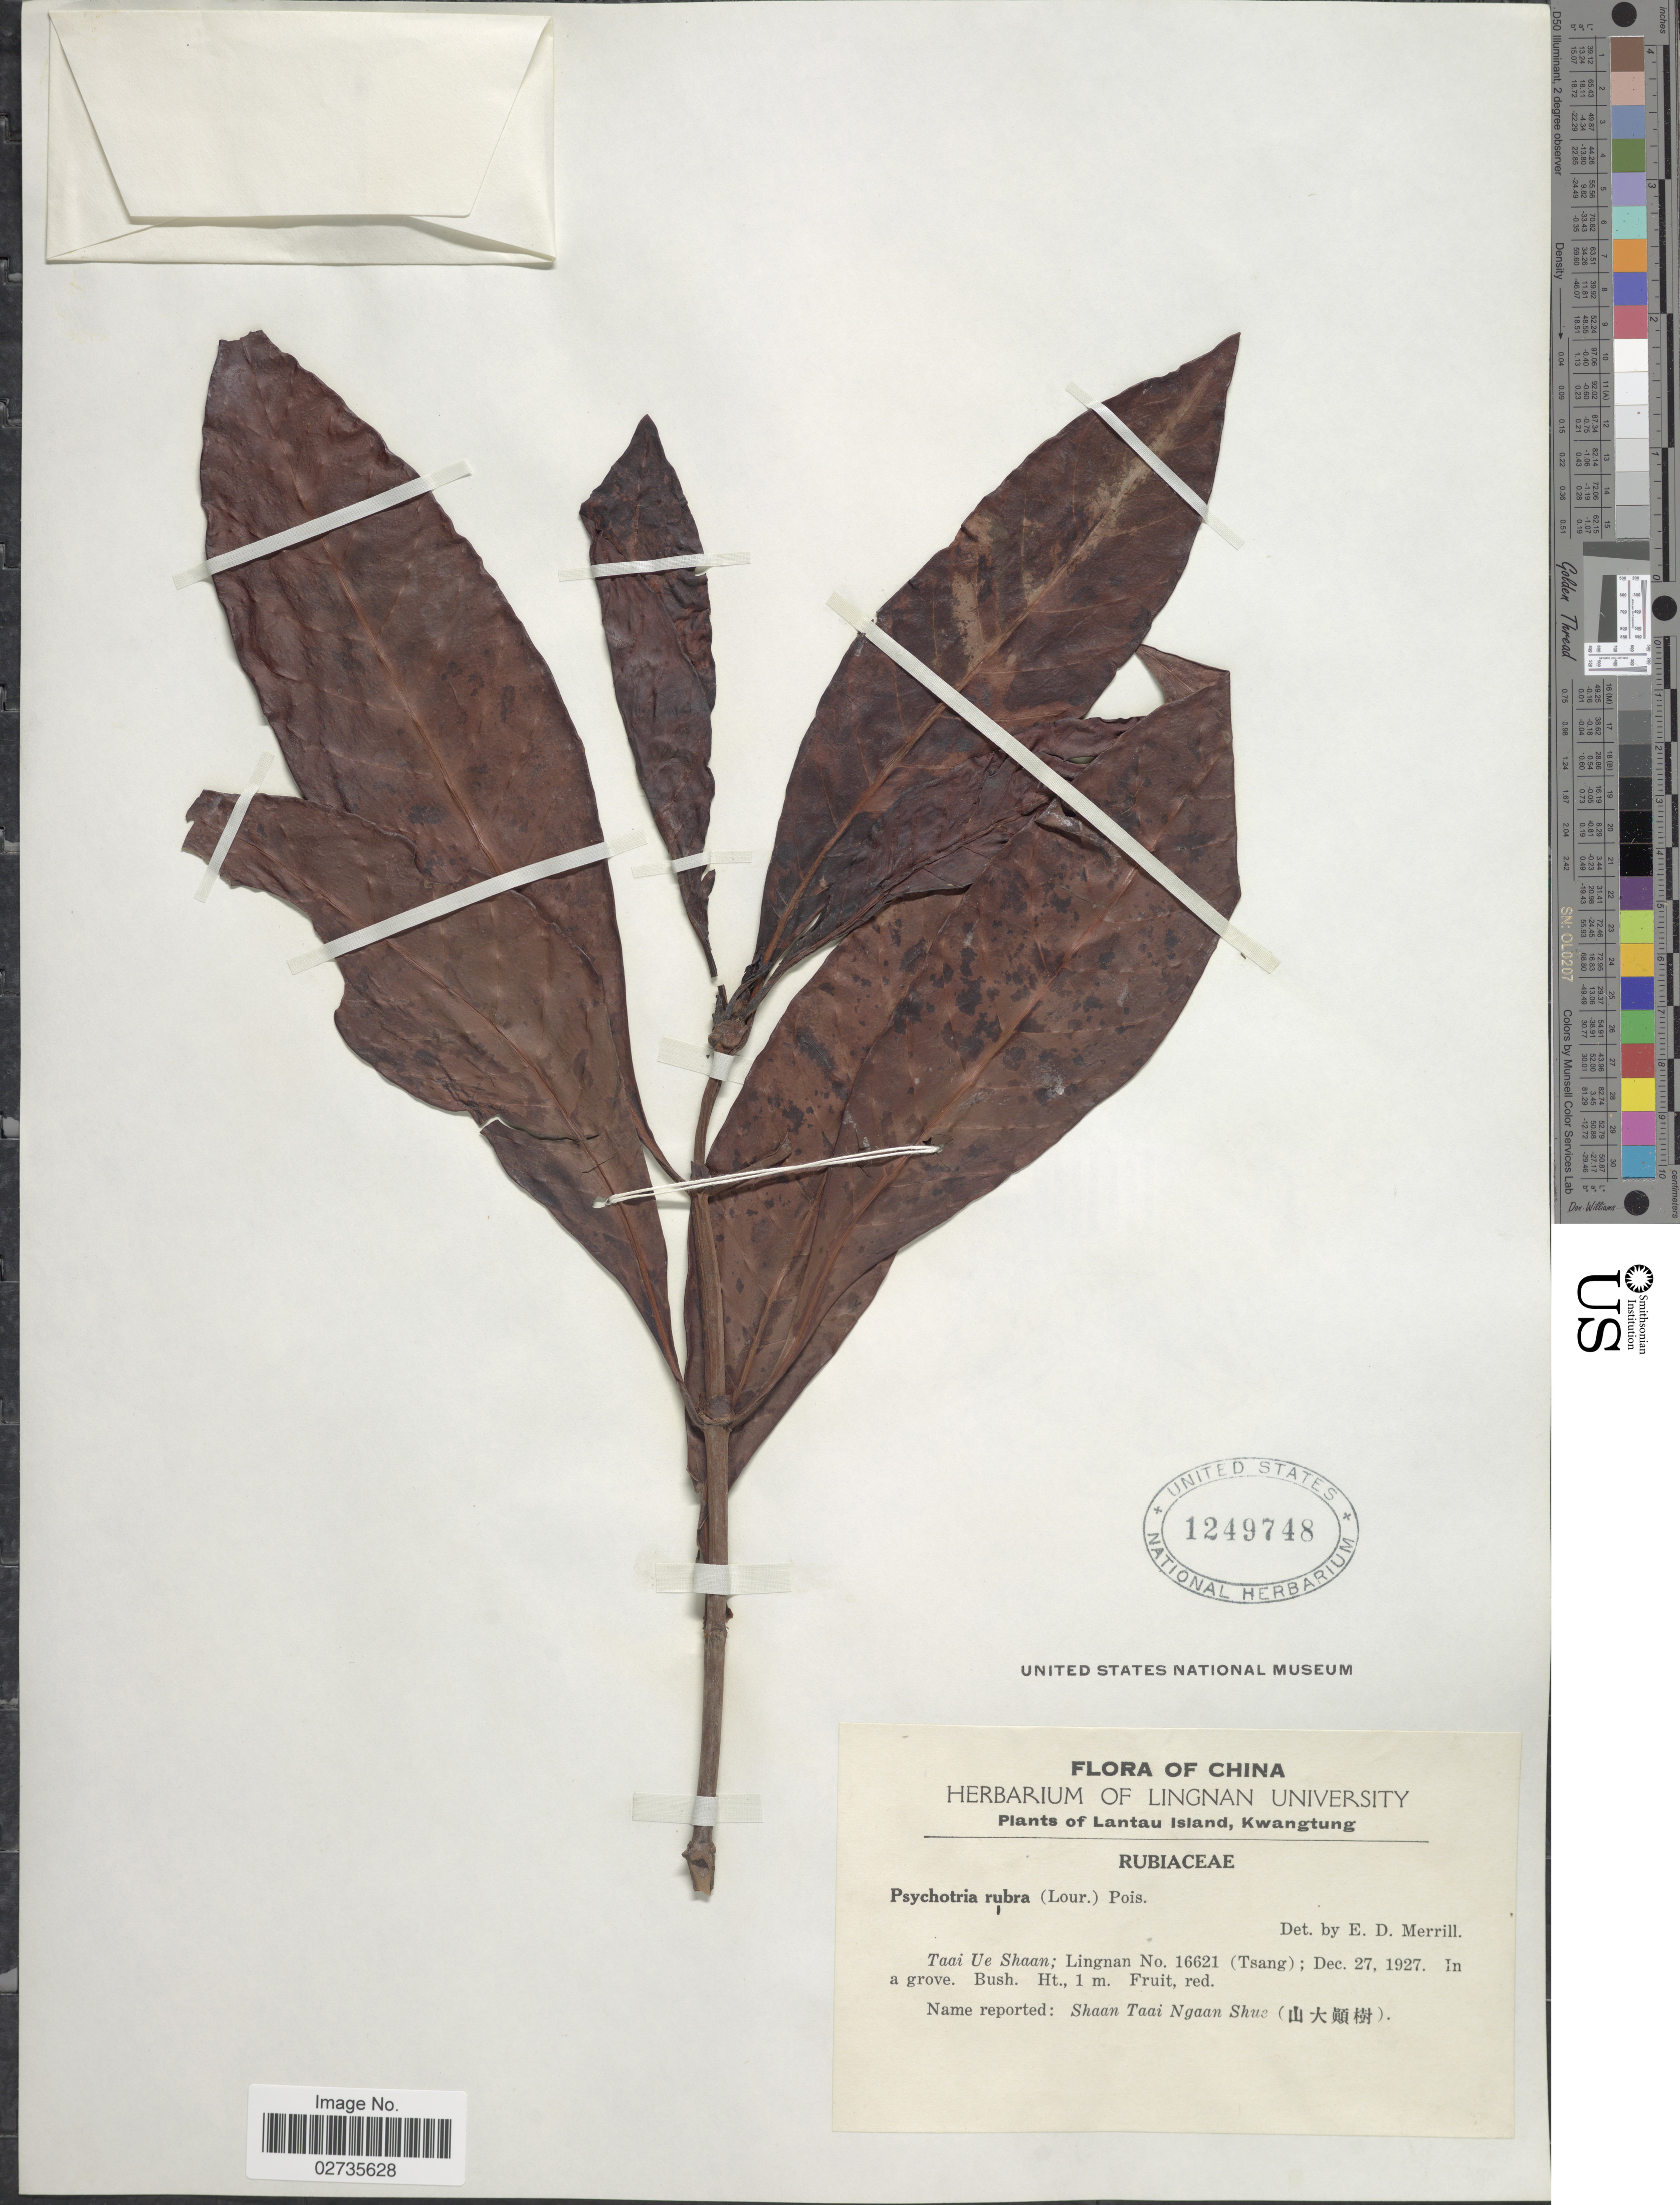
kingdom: Plantae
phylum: Tracheophyta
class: Magnoliopsida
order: Gentianales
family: Rubiaceae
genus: Psychotria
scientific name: Psychotria rubra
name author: (Lour.) Poir.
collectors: Lingnan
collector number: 16621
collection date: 1927-12-27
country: China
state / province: Guangdong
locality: Lantao Island, Taai Ue Shaan. In a grove. Bush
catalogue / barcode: US 1249748